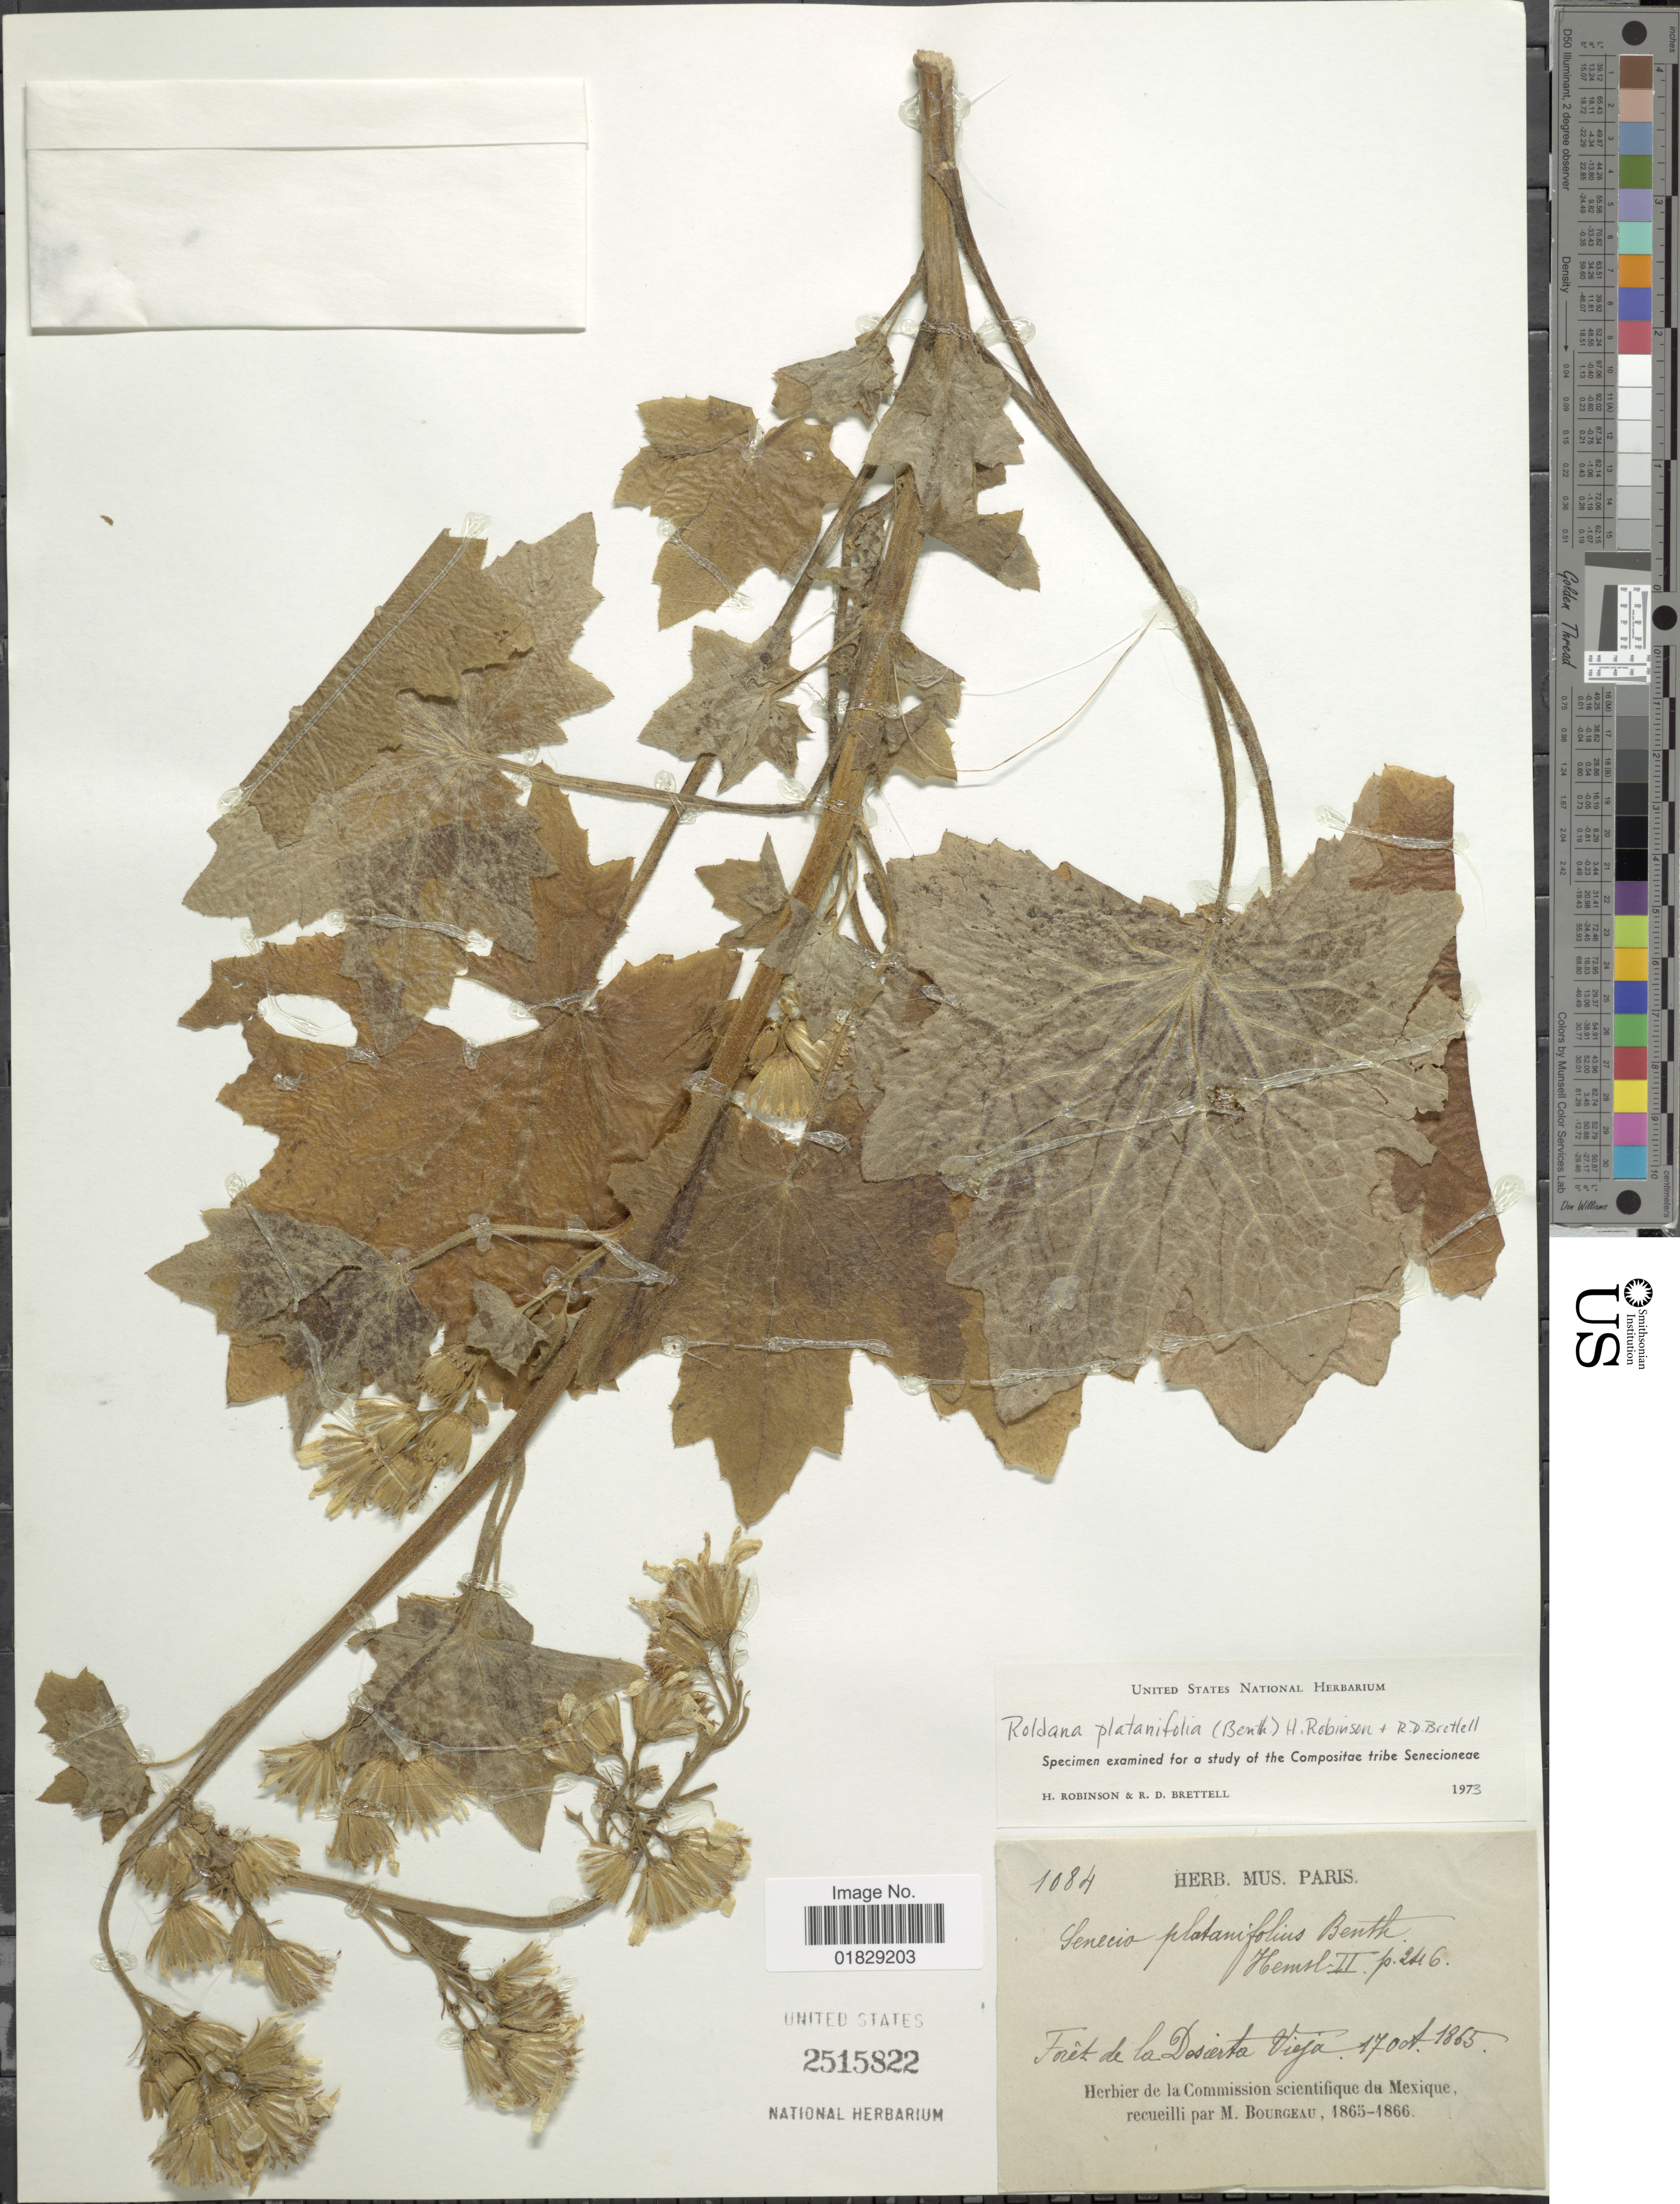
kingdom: Plantae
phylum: Tracheophyta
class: Magnoliopsida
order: Asterales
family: Asteraceae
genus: Roldana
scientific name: Roldana platanifolia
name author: (Benth.) H. Rob. & Brettell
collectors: M. Bourgeau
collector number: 1084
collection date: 1865-10-17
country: Mexico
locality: Forêt de la Desierta Vieja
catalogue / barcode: US 2515822